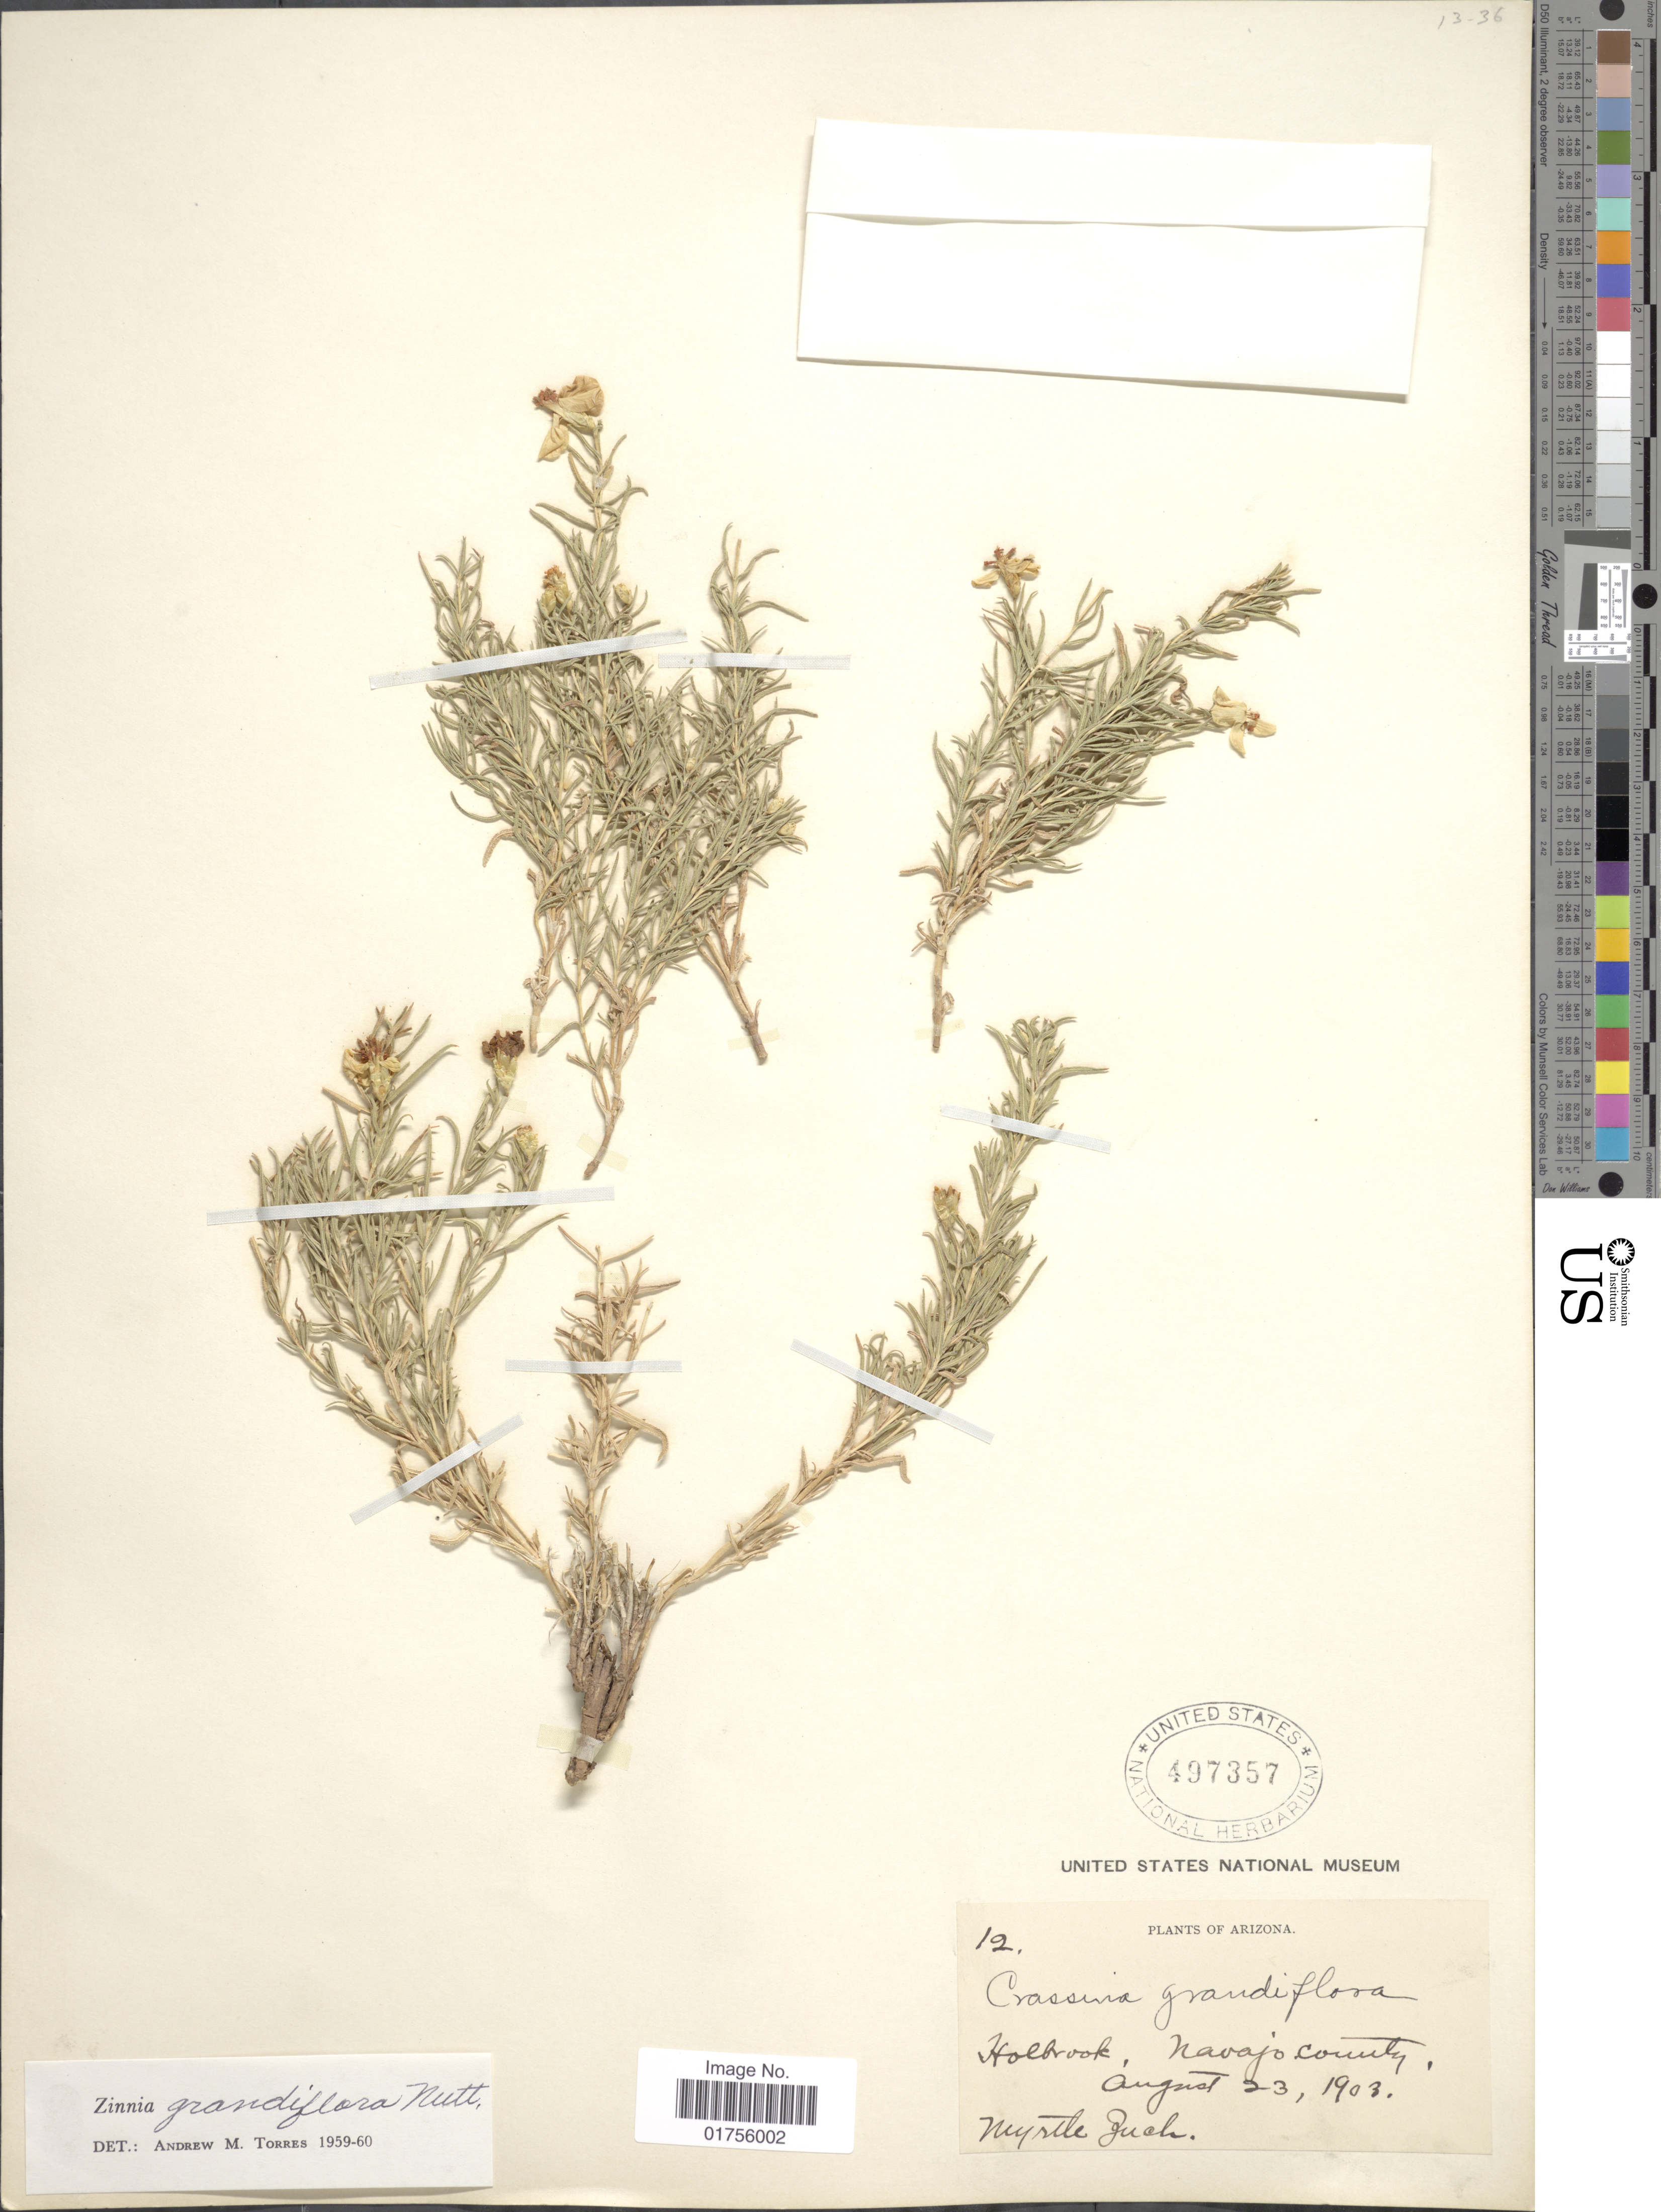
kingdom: Plantae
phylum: Tracheophyta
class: Magnoliopsida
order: Asterales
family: Asteraceae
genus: Zinnia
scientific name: Zinnia grandiflora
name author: Nutt.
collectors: Mrs W. Hough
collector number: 12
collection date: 1903-08-23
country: United States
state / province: Arizona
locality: Holbrook, Navajo County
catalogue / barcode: US 497357